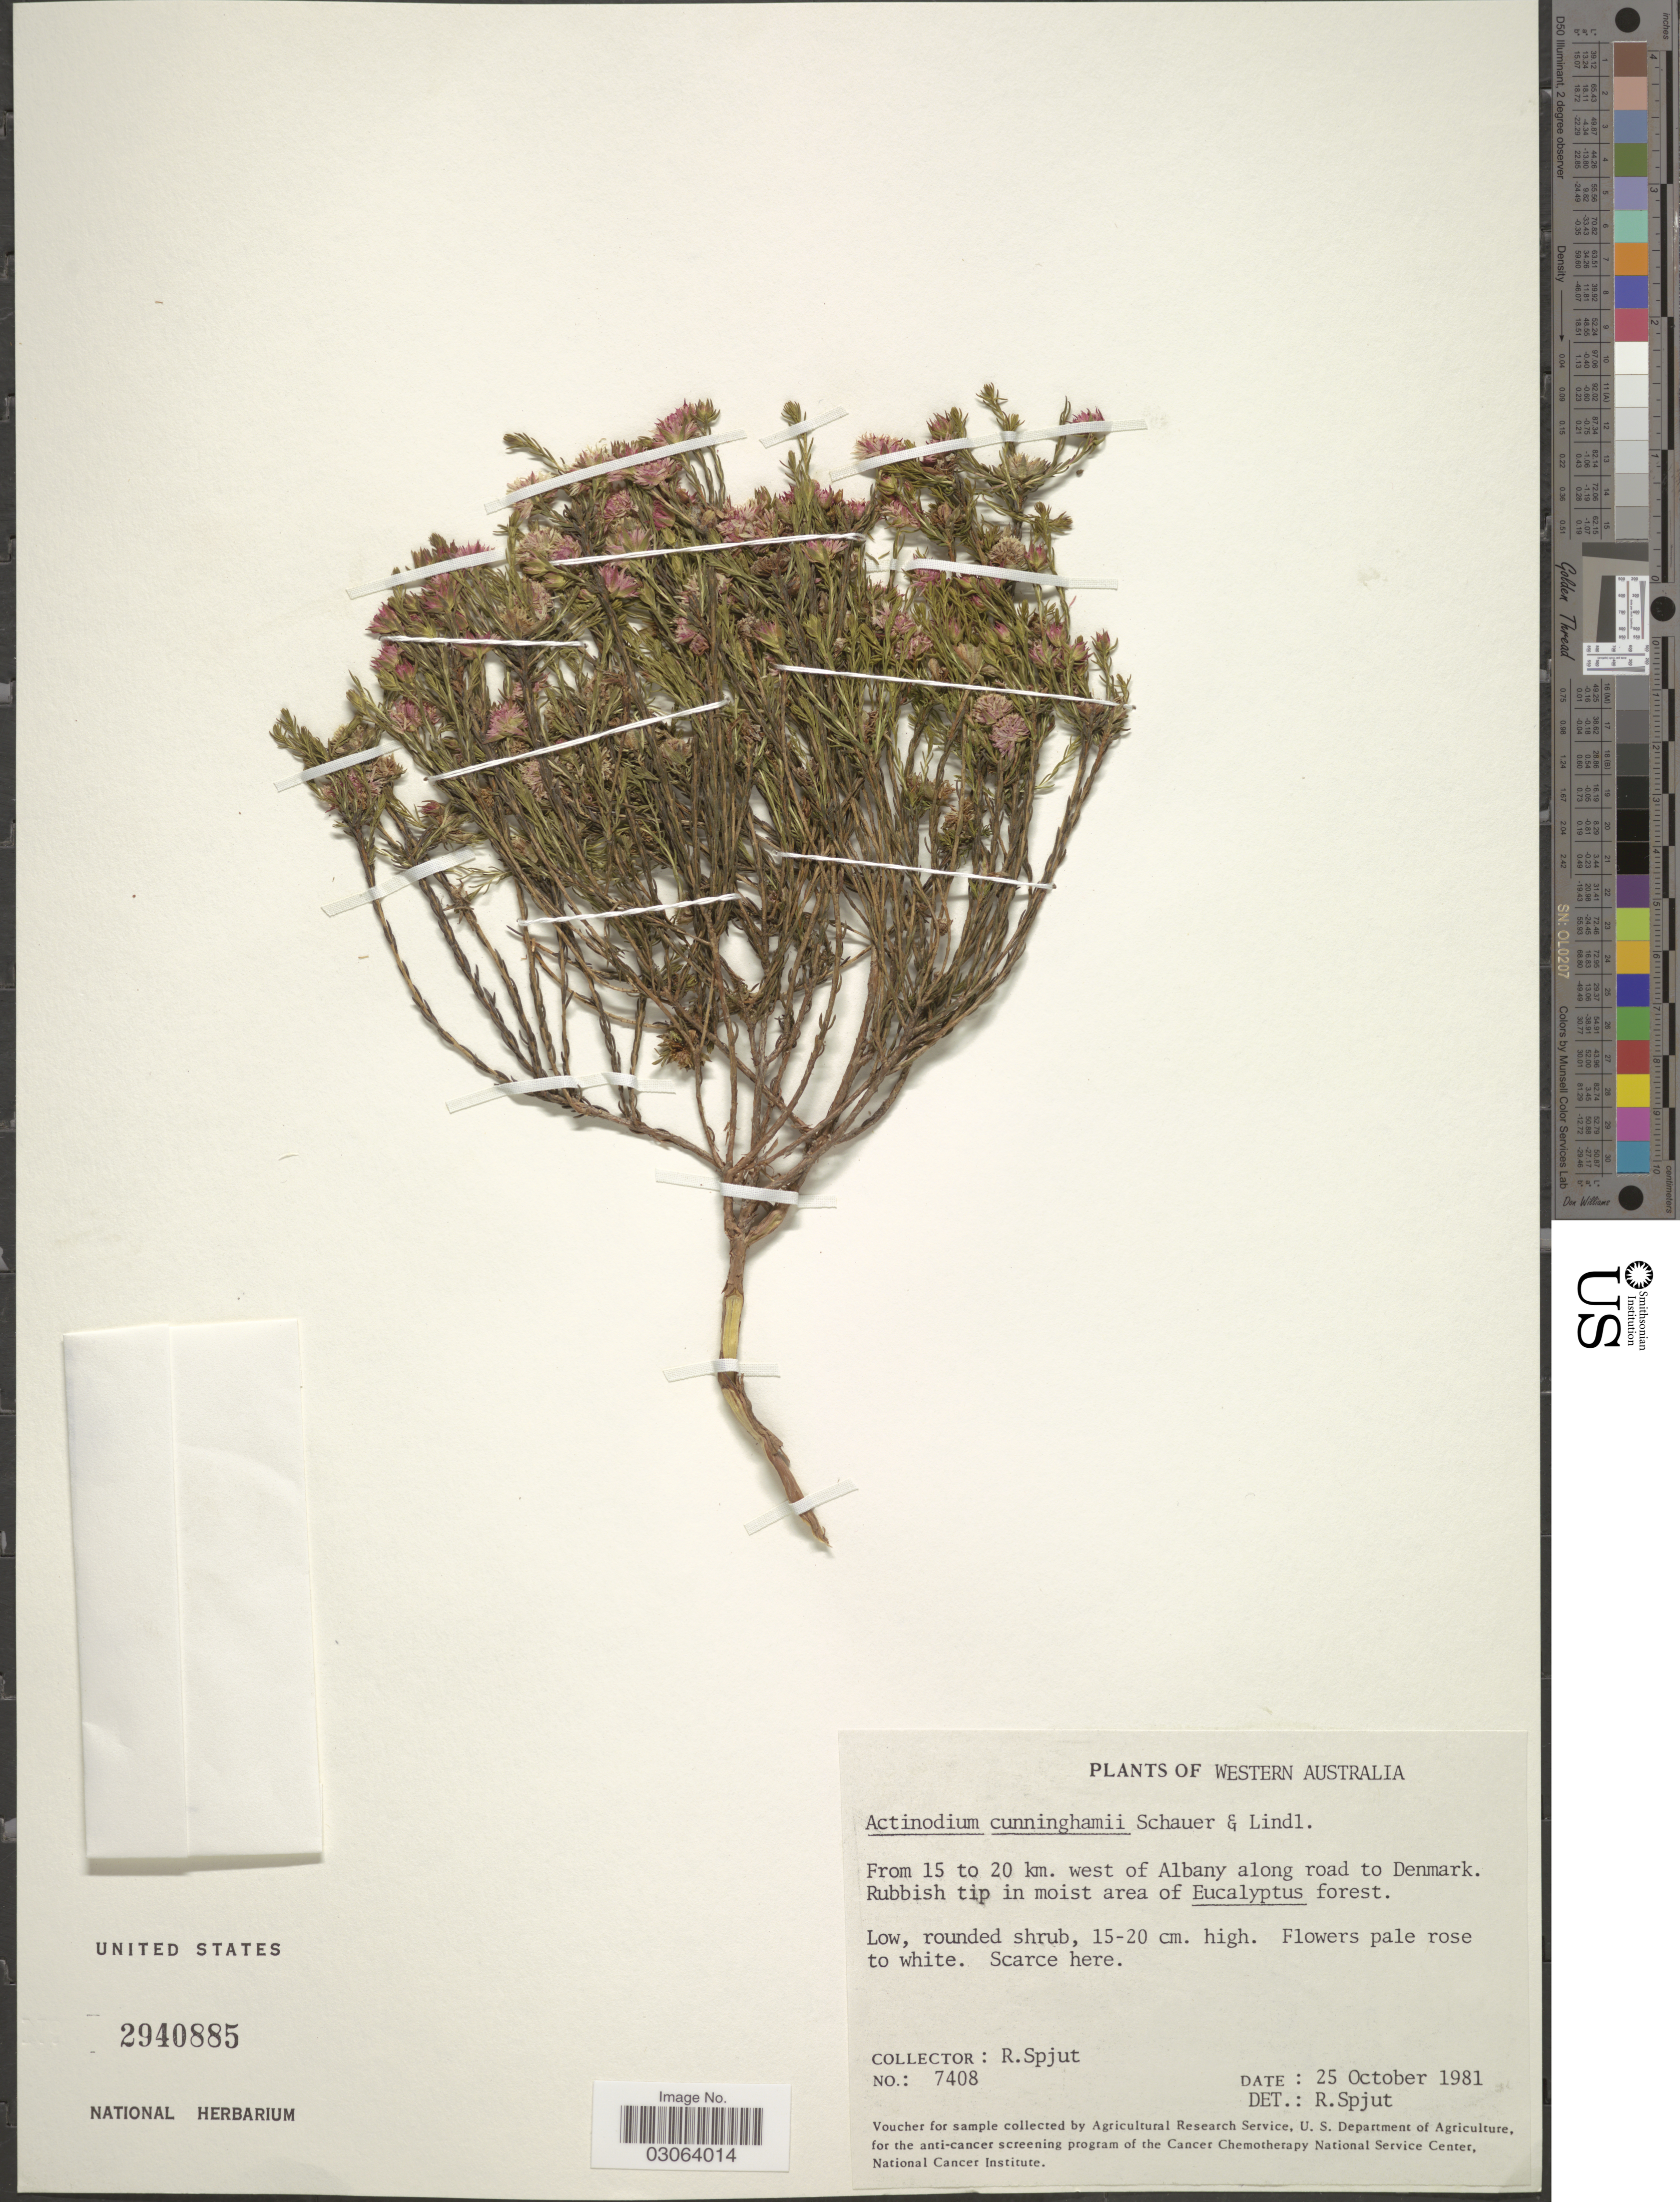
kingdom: Plantae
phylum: Tracheophyta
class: Magnoliopsida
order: Myrtales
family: Myrtaceae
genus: Actinodium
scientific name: Actinodium cunninghamii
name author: Schauer ex Lindl.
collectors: R. Spjut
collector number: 7408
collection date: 1981-10-25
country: Australia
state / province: Western Australia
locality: From 15 to 20 km. west of Albany along road to Denmark.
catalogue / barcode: US 2940885